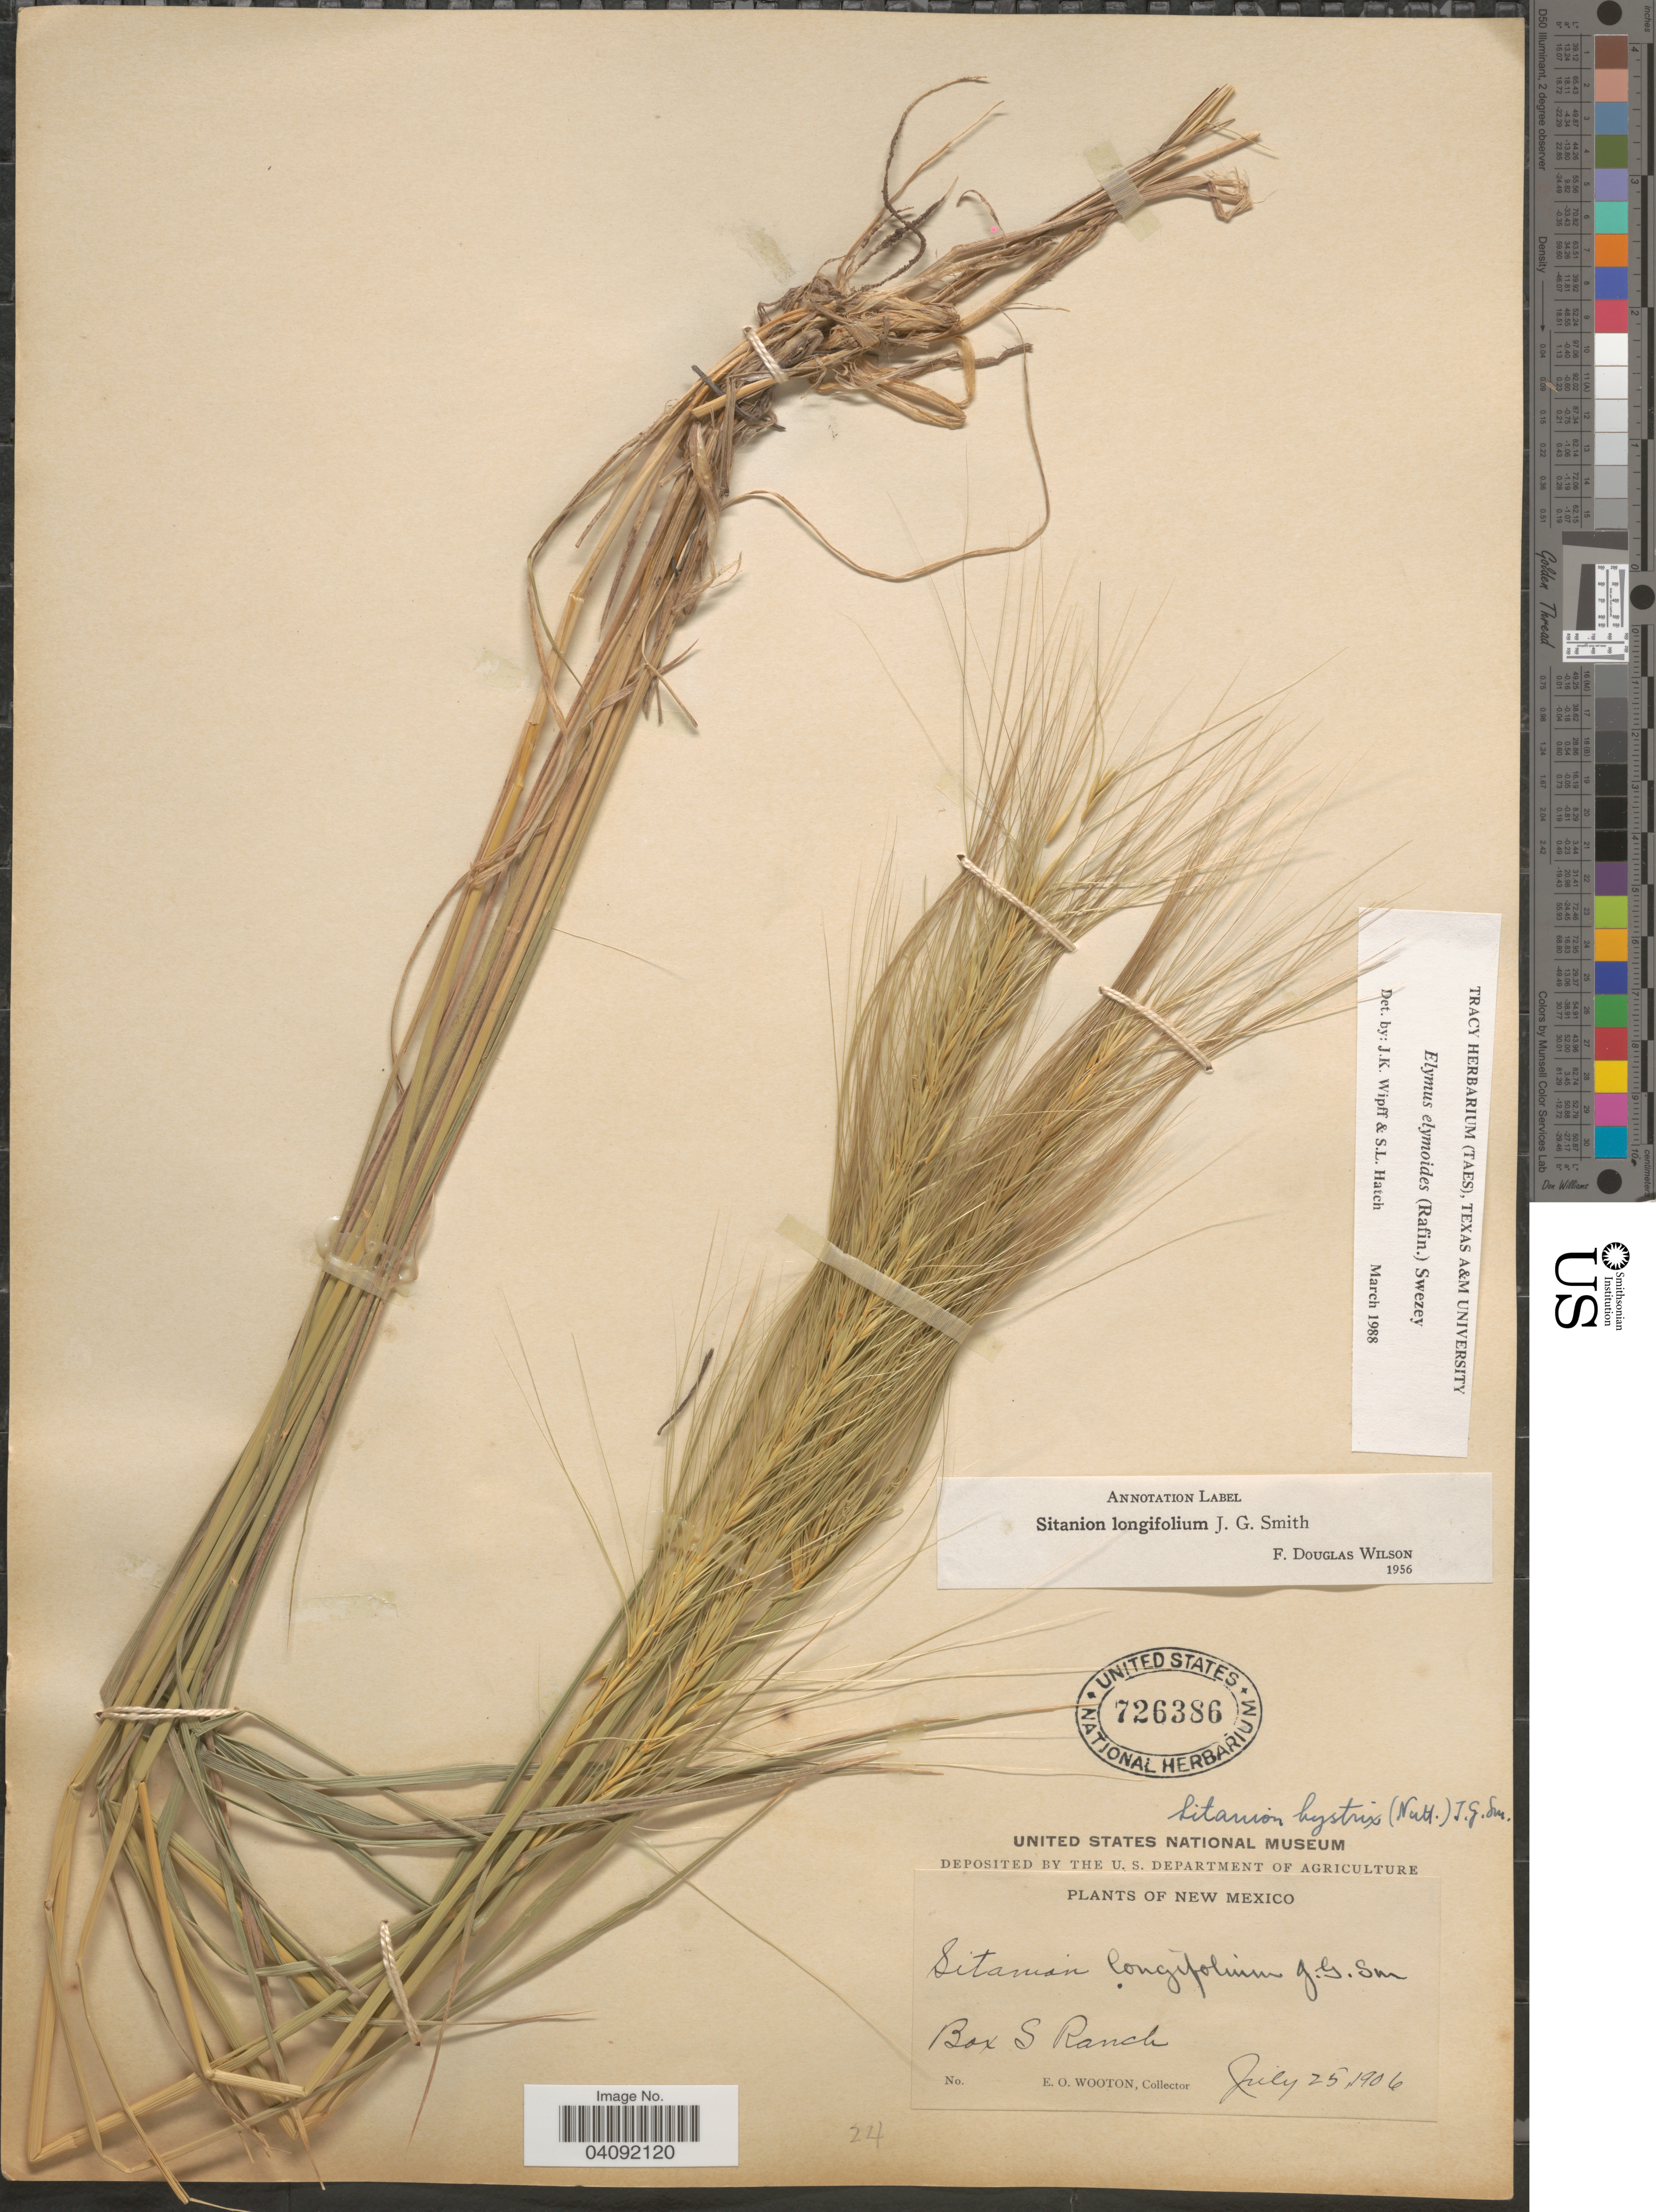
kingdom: Plantae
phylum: Tracheophyta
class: Liliopsida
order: Poales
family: Poaceae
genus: Elymus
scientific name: Elymus elymoides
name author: (Raf.) Swezey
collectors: E. O. Wooton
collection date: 1906-07-25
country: United States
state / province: New Mexico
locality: Box S Ranch.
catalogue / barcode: US 726386